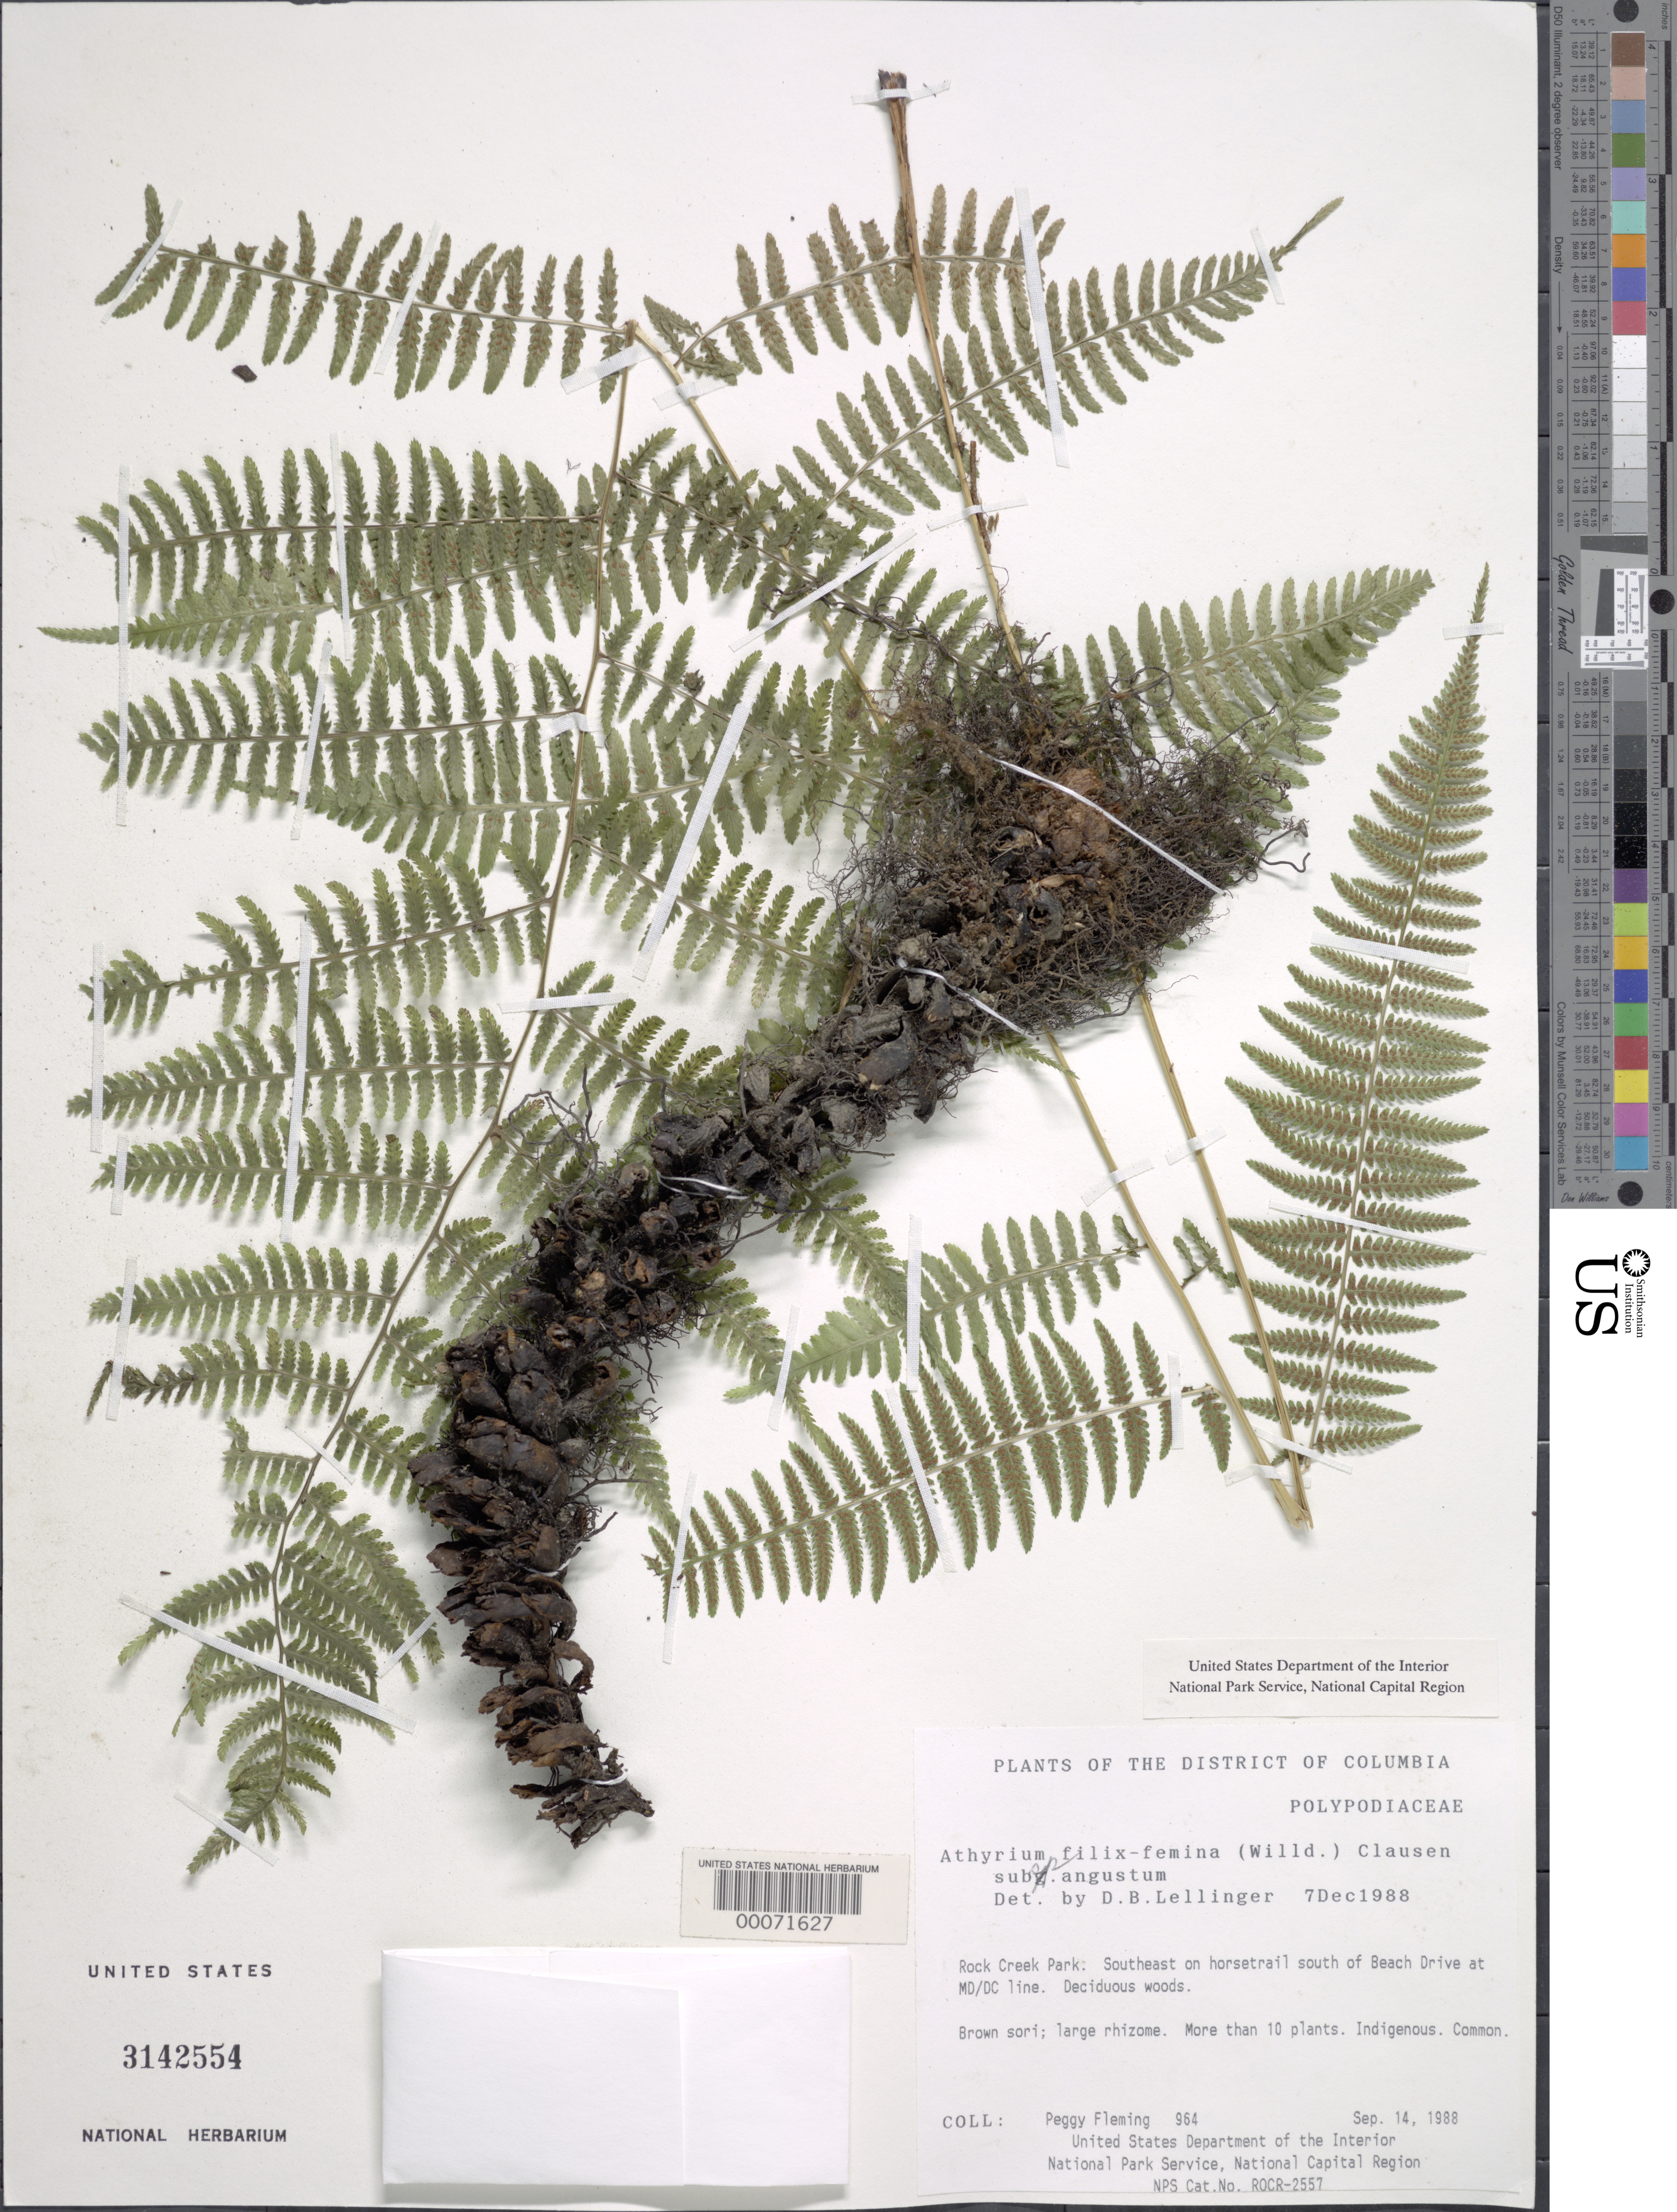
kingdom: Plantae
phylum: Tracheophyta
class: Polypodiopsida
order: Polypodiales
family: Athyriaceae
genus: Athyrium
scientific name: Athyrium filix-femina subsp. angustatum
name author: (Willd.) R.T. Clausen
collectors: P. Fleming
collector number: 964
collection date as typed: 14 Sep 1988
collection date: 1988-09-14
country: United States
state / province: District of Columbia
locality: S of Beach Drive at MD/DC Line Rock Creek Park and vicinity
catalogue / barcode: US 3142554